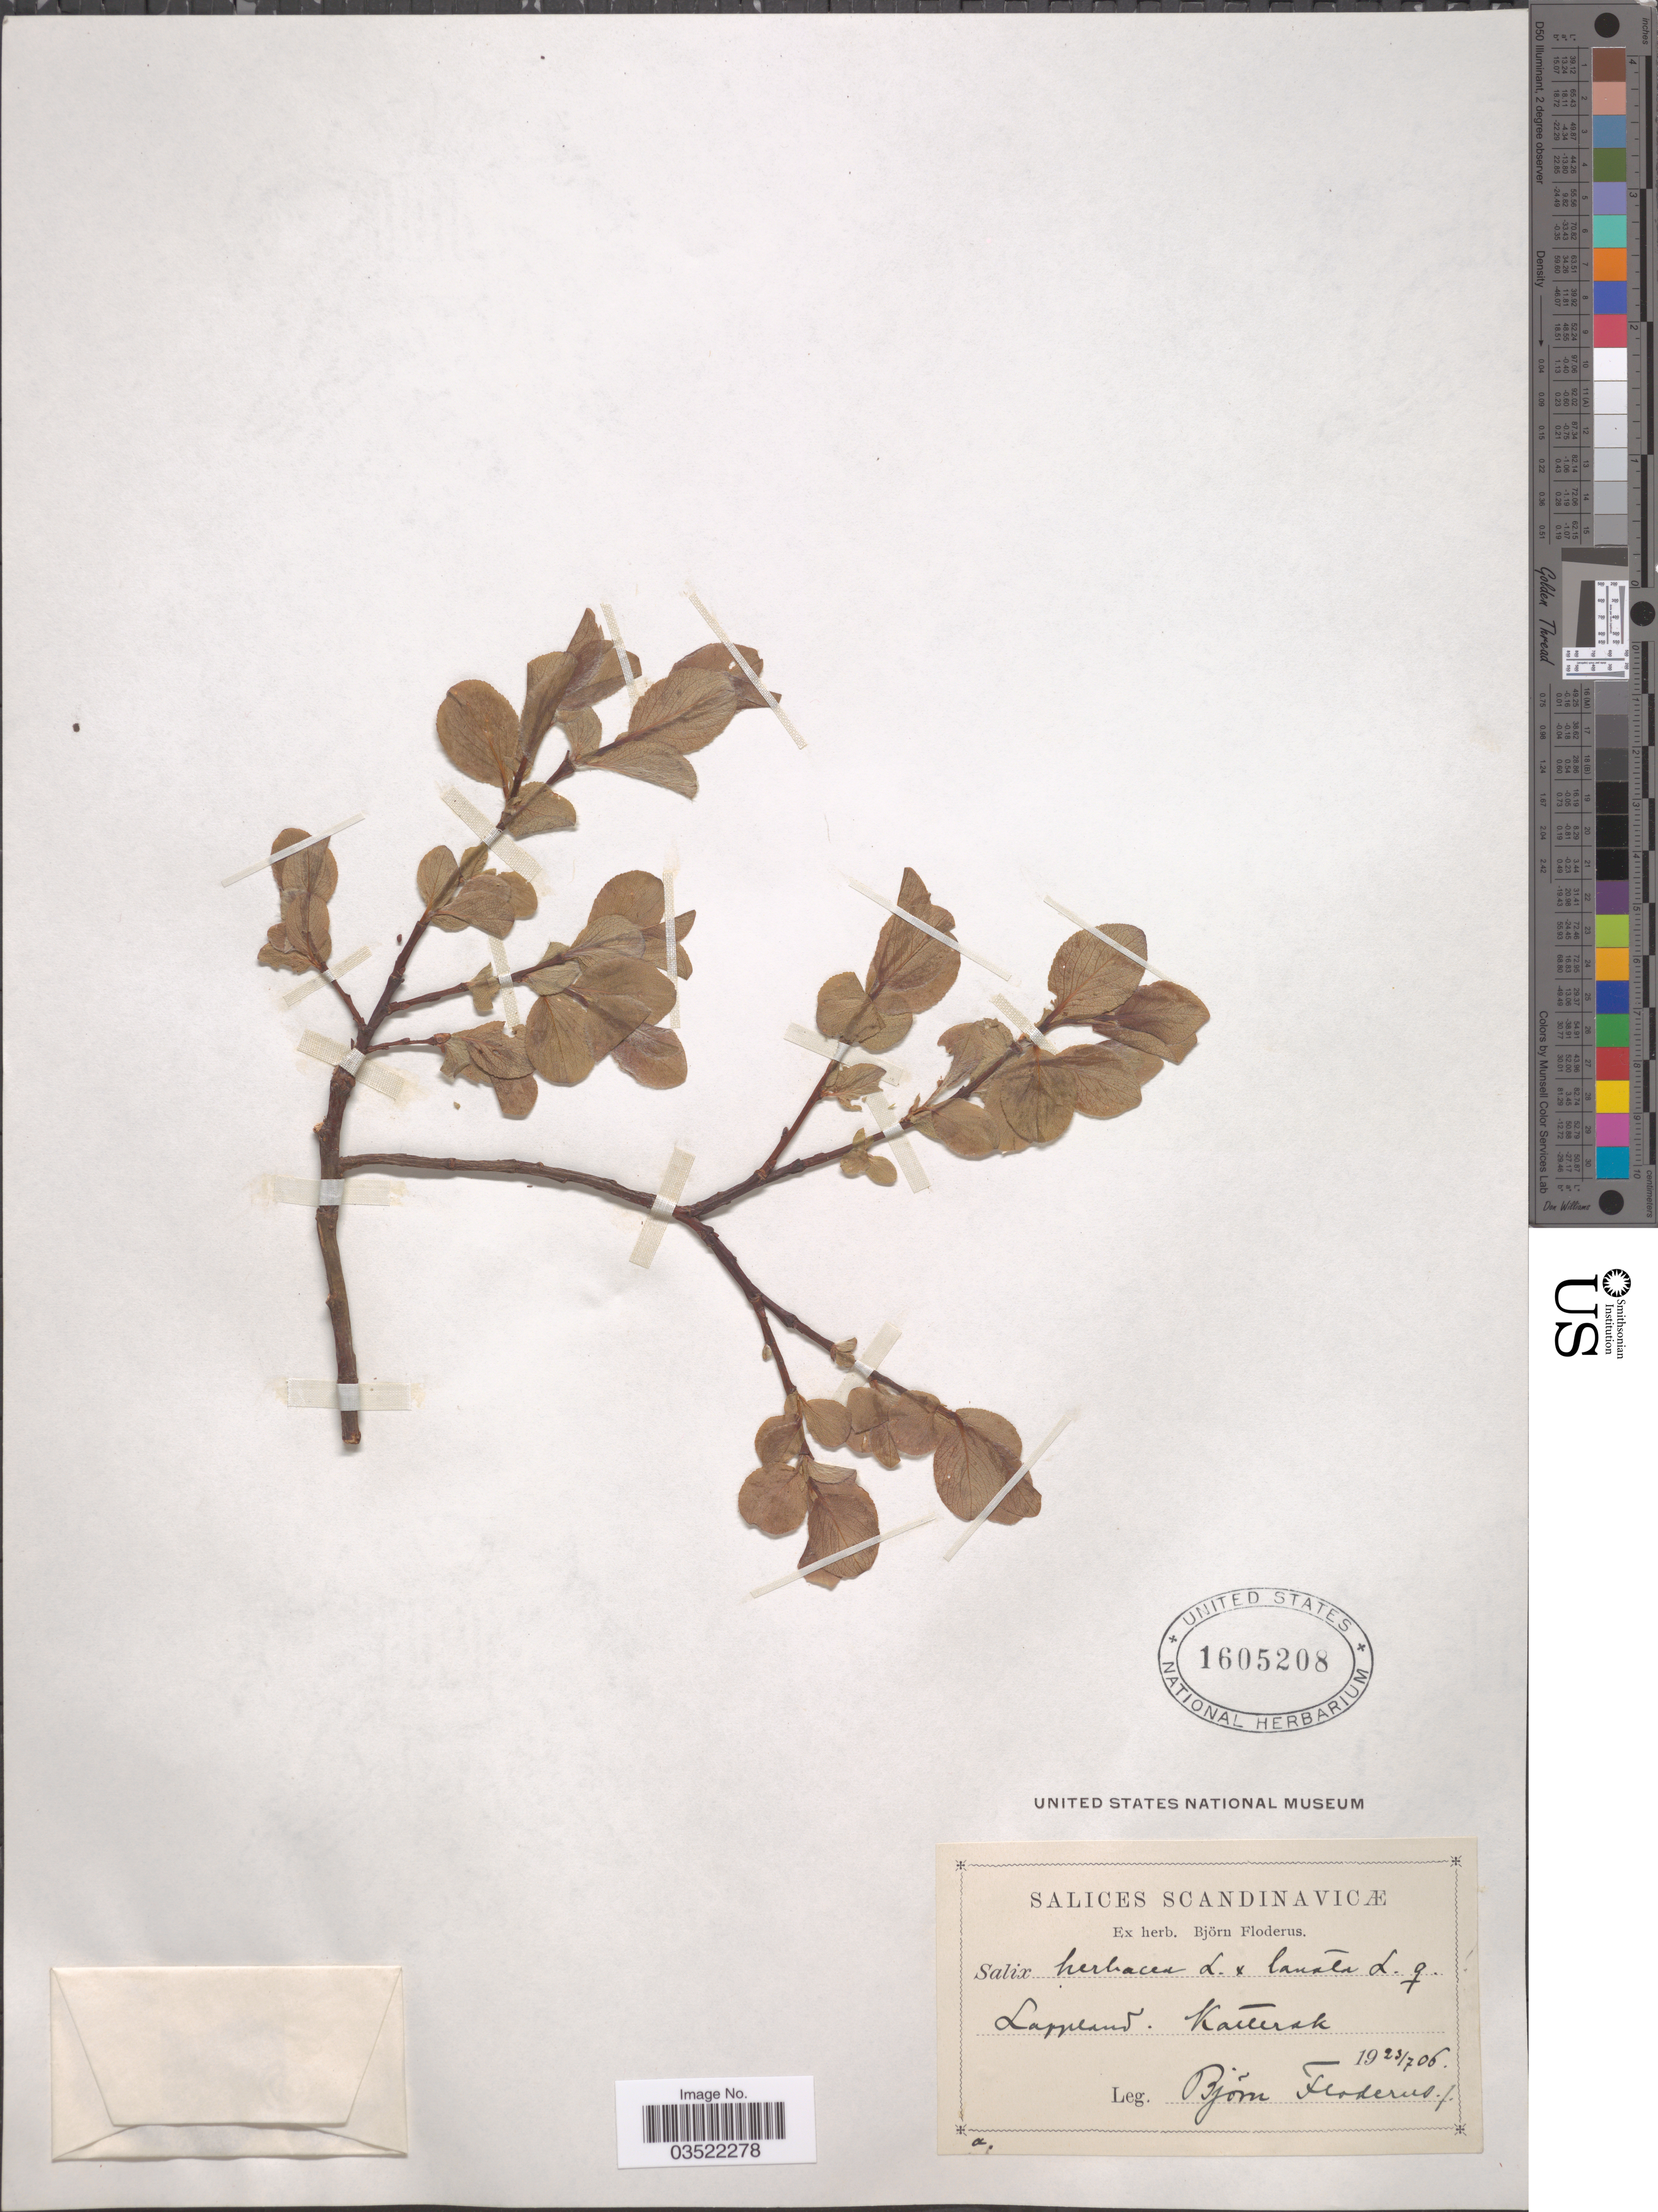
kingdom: Plantae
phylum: Tracheophyta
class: Magnoliopsida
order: Malpighiales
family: Salicaceae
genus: Salix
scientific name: Salix herbacea x S. lanata L.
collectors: B. G. O. Floderus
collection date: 1906-07-23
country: Norway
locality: Scandinavicæ. Lappland. Katterat.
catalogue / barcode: US 1605208